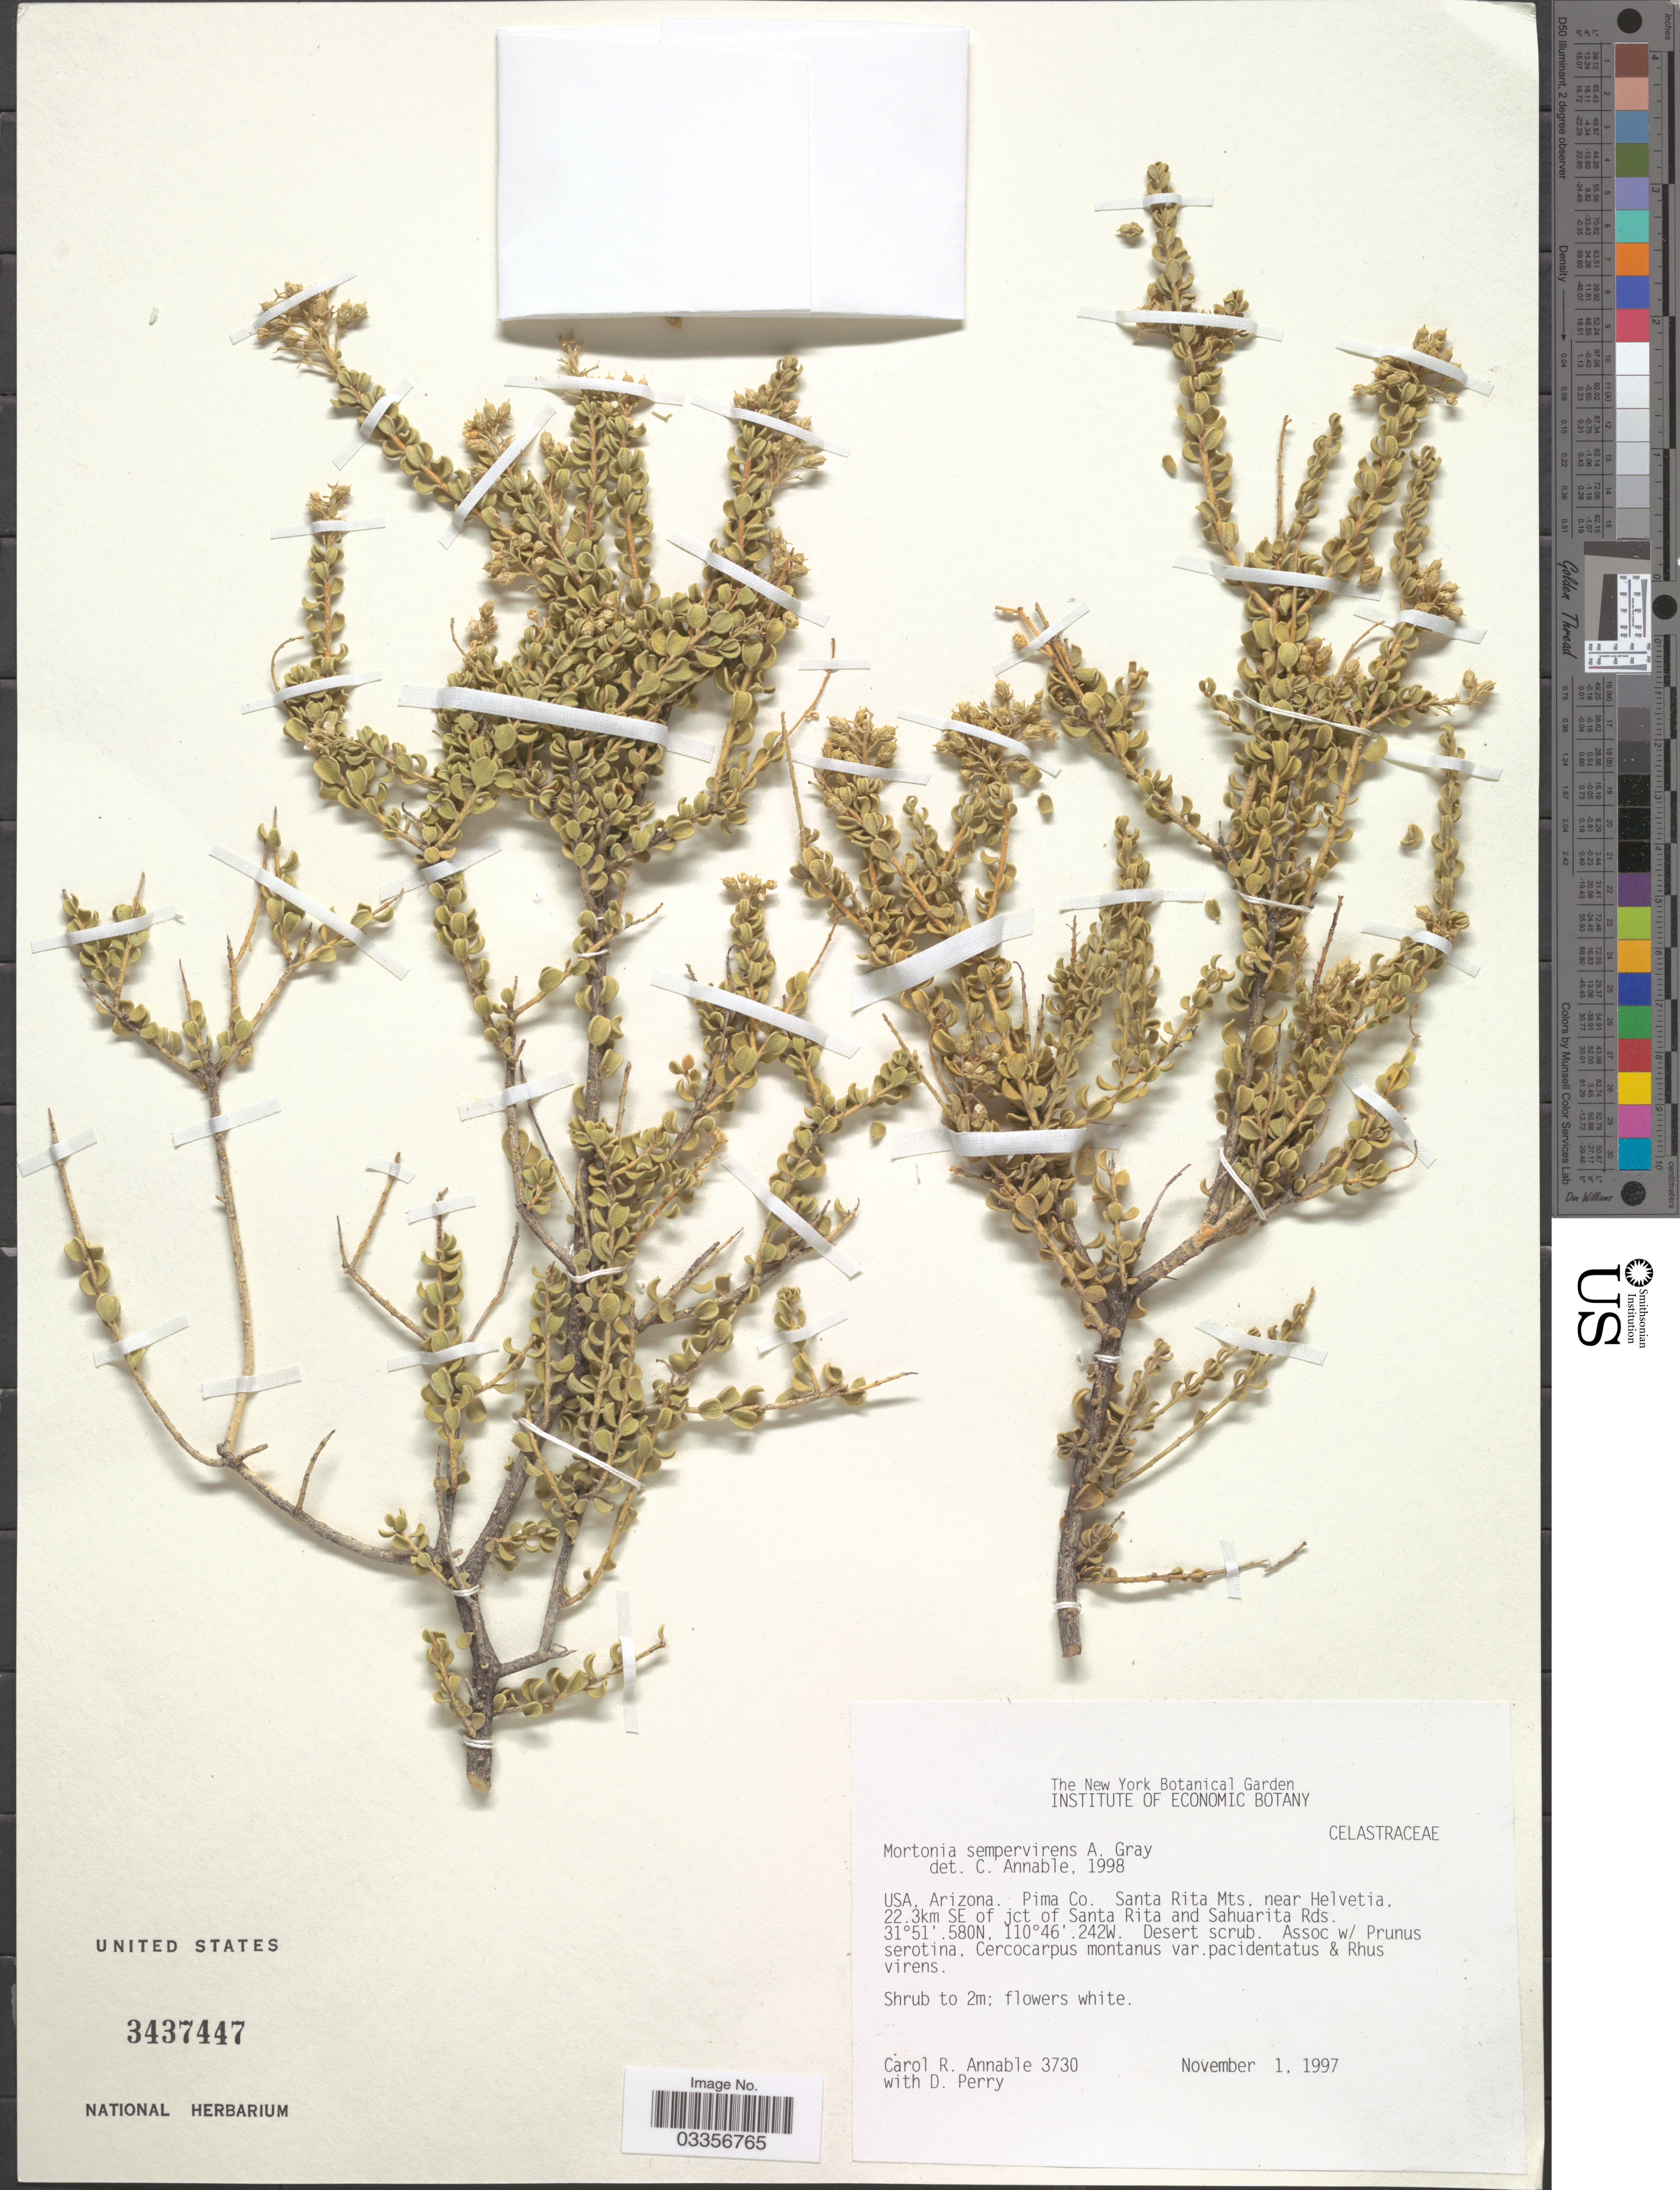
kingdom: Plantae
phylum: Tracheophyta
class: Magnoliopsida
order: Celastrales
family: Celastraceae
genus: Mortonia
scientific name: Mortonia sempervirens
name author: A. Gray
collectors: C. R. Annable & D. Perry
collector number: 3730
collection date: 1997-11-01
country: United States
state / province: Arizona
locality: Pima Co. Santa Rita Mts. near Helvetia. 22.3km SE of jct of Santa Rita and Sahuarita Rds.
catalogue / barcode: US 3437447